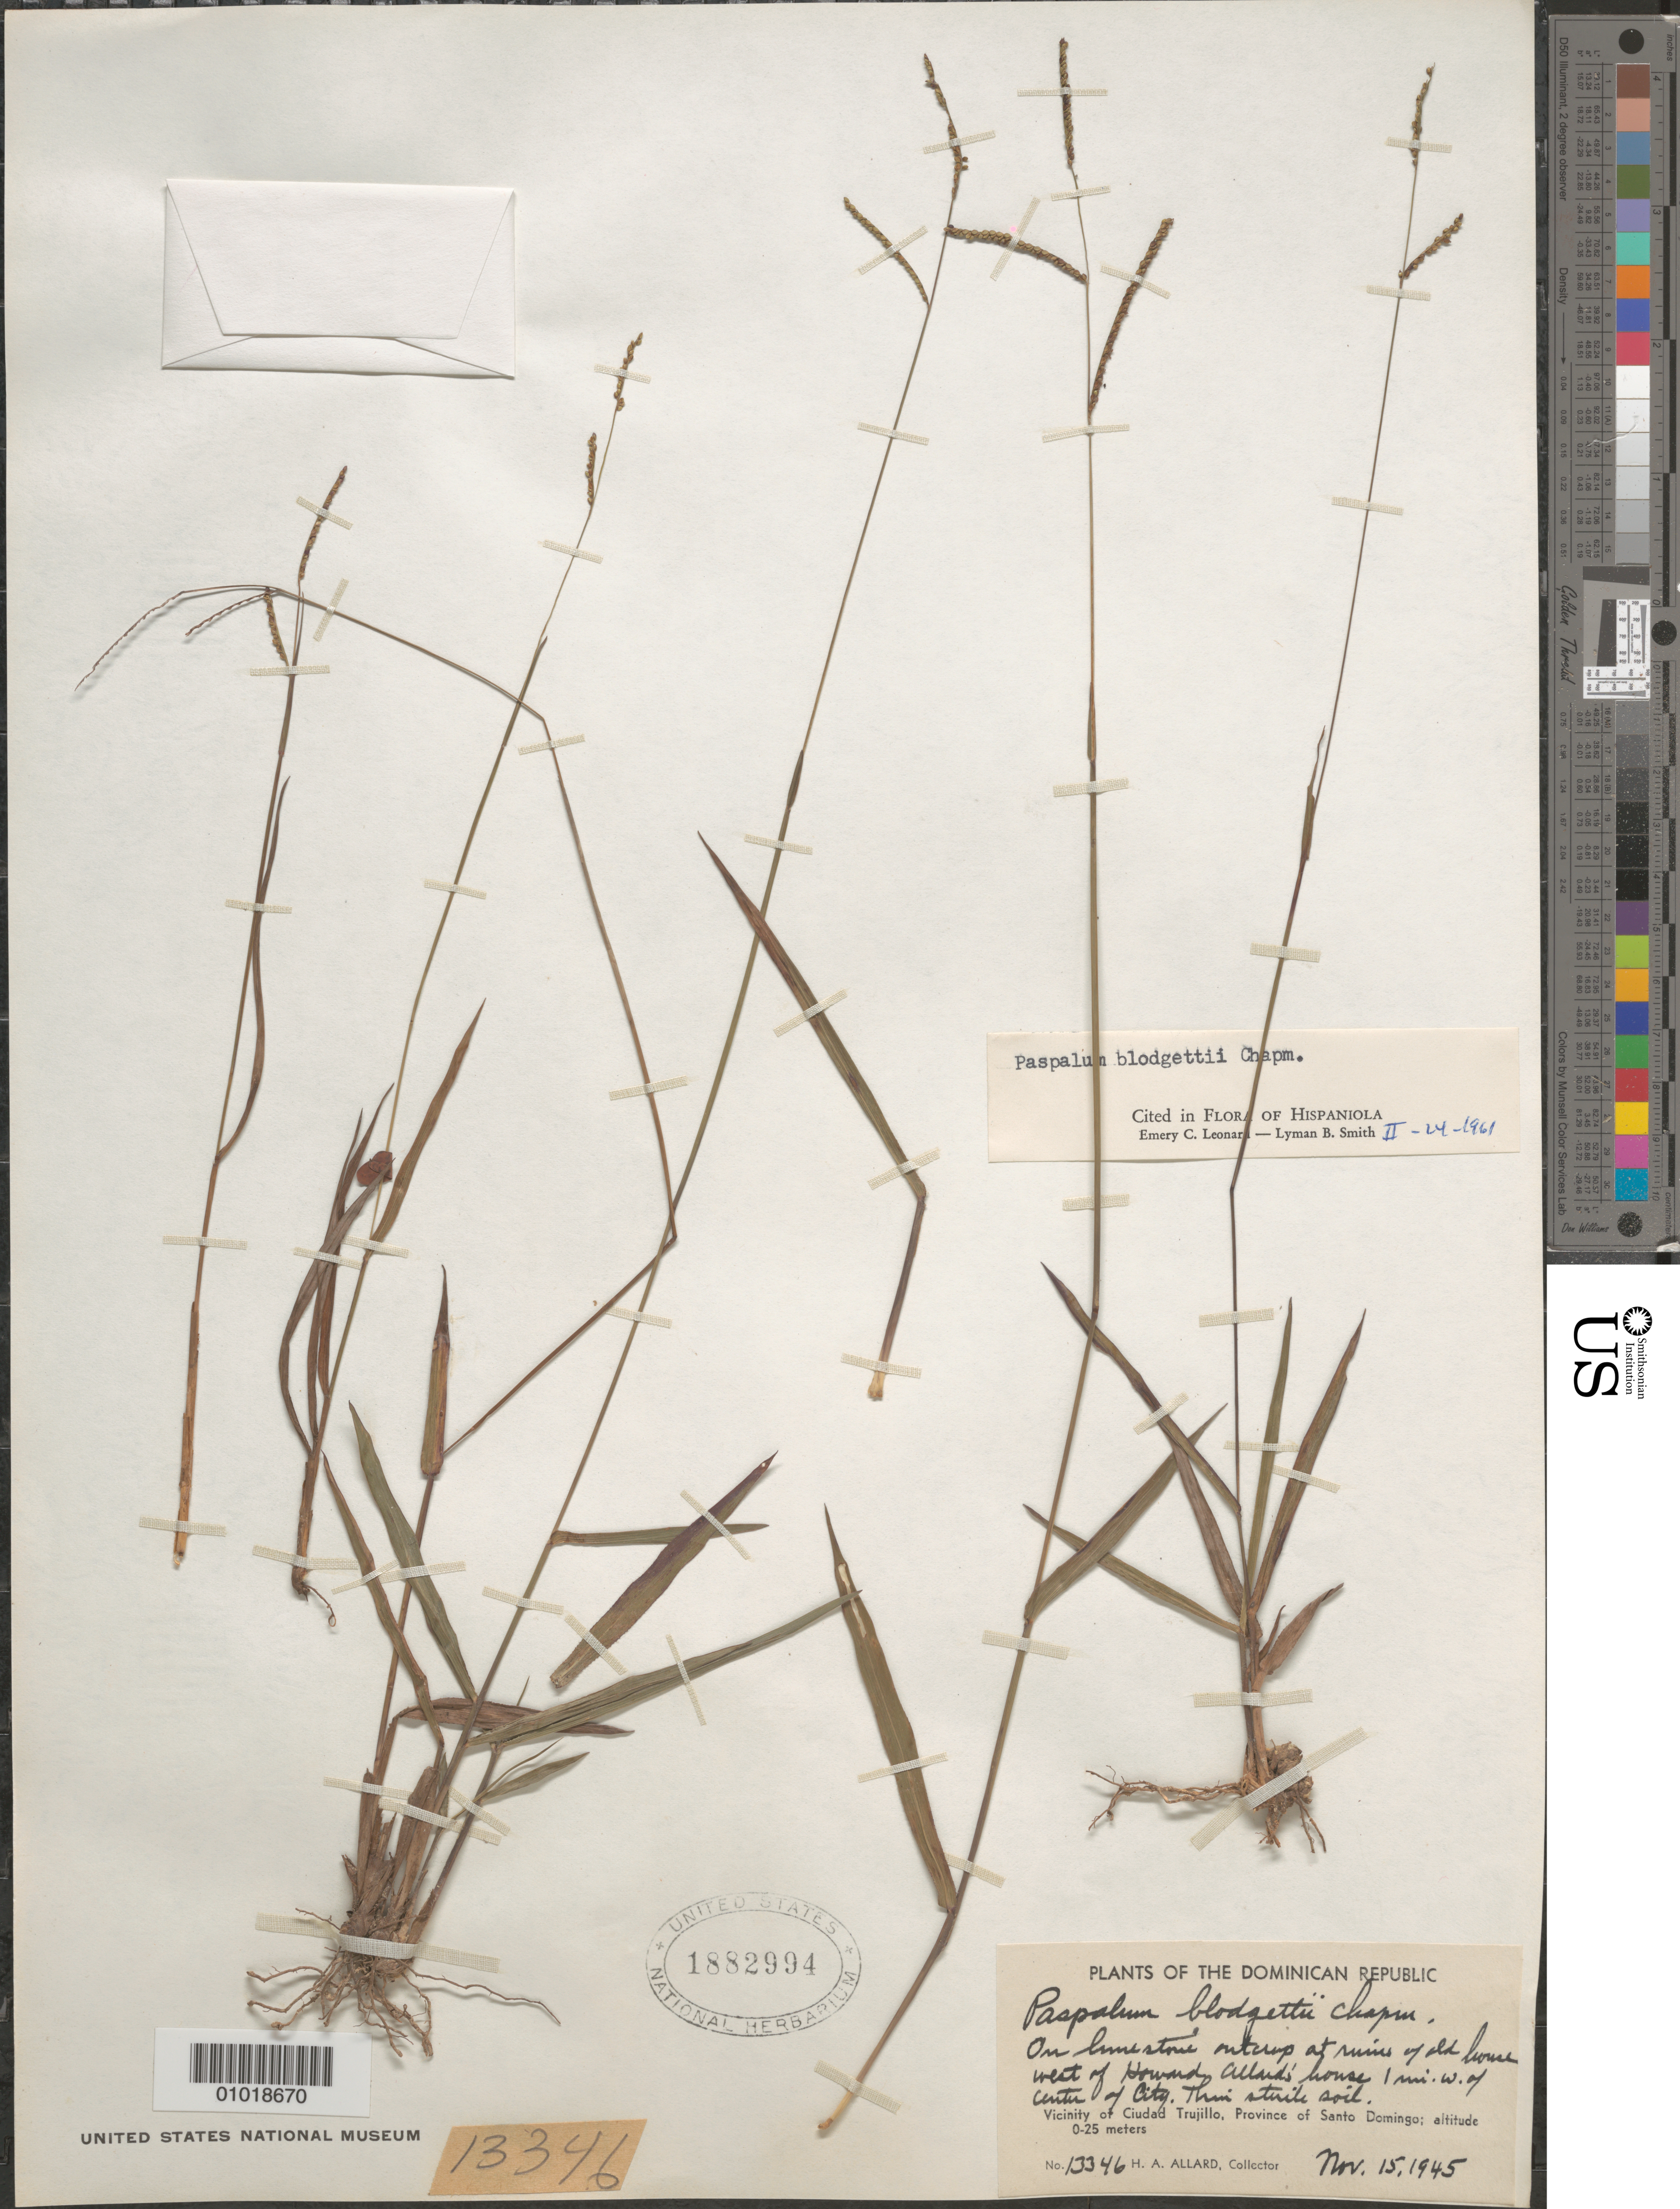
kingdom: Plantae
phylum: Tracheophyta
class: Liliopsida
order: Poales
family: Poaceae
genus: Paspalum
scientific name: Paspalum blodgettii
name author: Chapm.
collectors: H. A. Allard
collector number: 13346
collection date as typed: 15 Nov 1945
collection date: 1945-11-15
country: Dominican Republic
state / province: Distrito Nacional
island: Hispaniola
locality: Ciudad Trujillo, Prov. Santo Domingo; On limestone outcrop at ruins of old house W of Haward Allard's house 1 mi W of center of city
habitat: on limestone outcrop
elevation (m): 0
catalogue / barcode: US 1882994